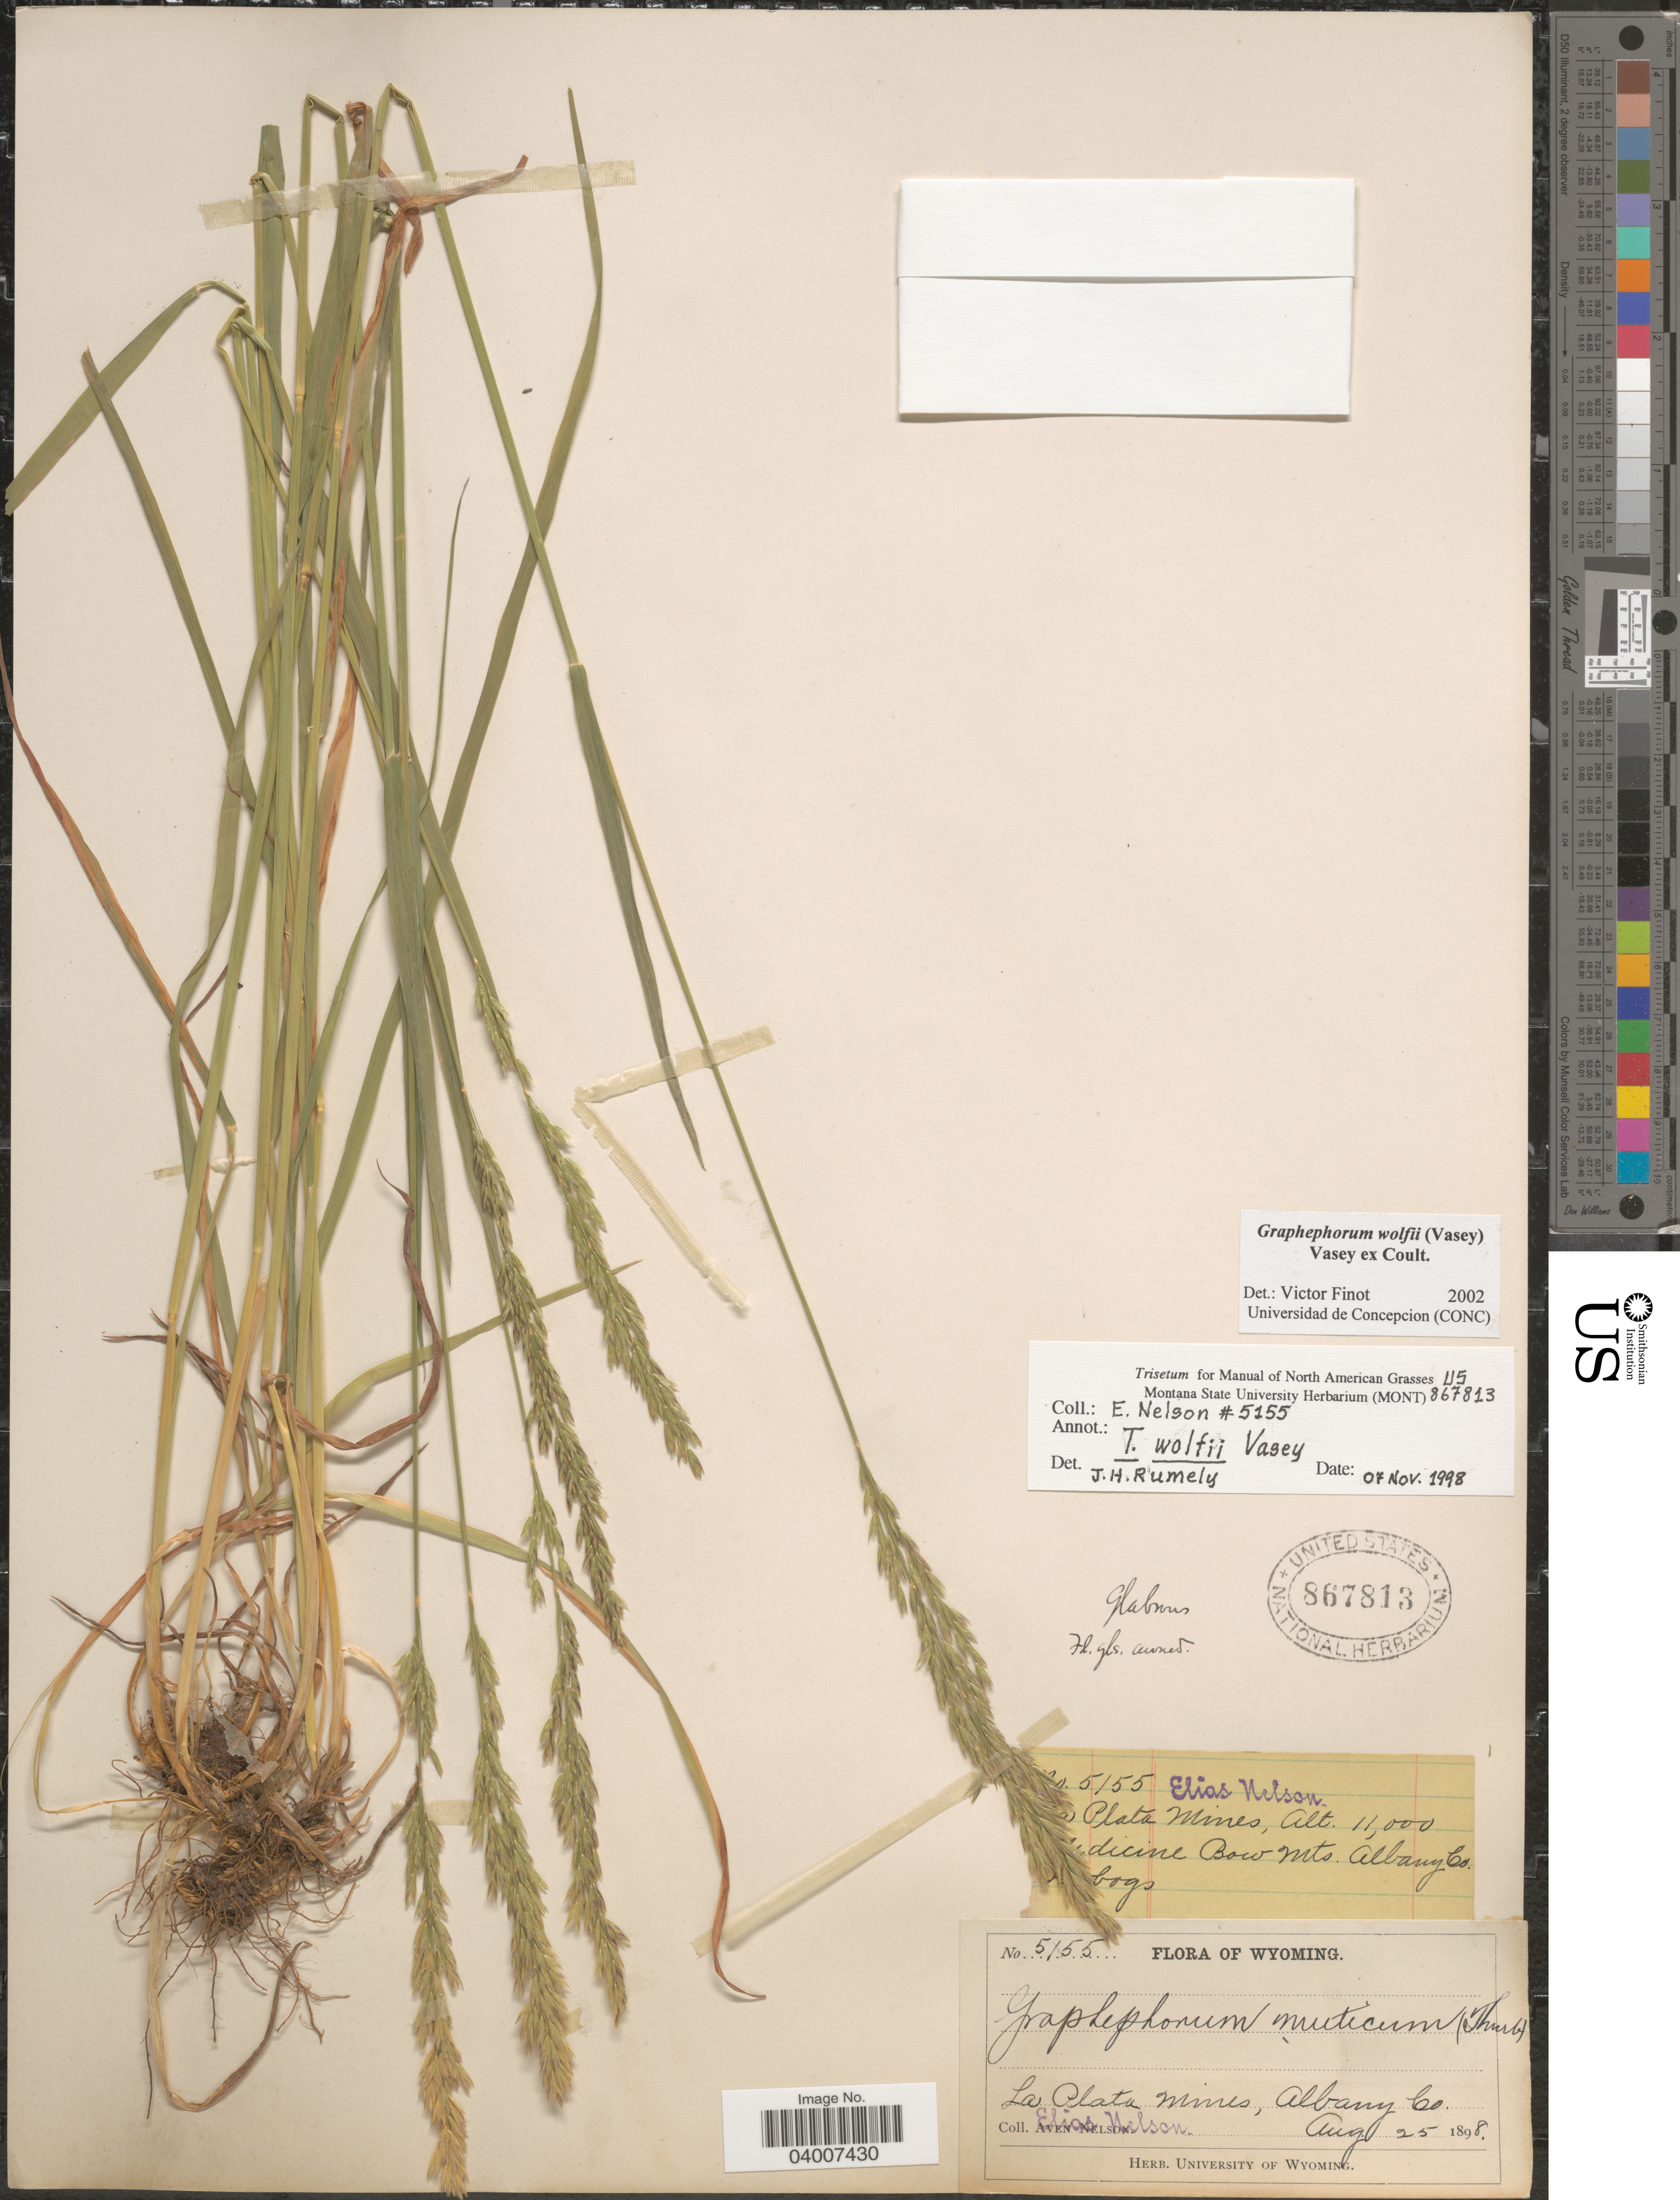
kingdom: Plantae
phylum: Tracheophyta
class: Liliopsida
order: Poales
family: Poaceae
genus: Graphephorum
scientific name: Graphephorum wolfii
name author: (E. Fourn.) Vasey ex Coult.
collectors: E. Nelson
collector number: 5155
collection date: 1898-08-25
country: United States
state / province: Wyoming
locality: La Plate Mines, Albany Co.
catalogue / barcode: US 867813